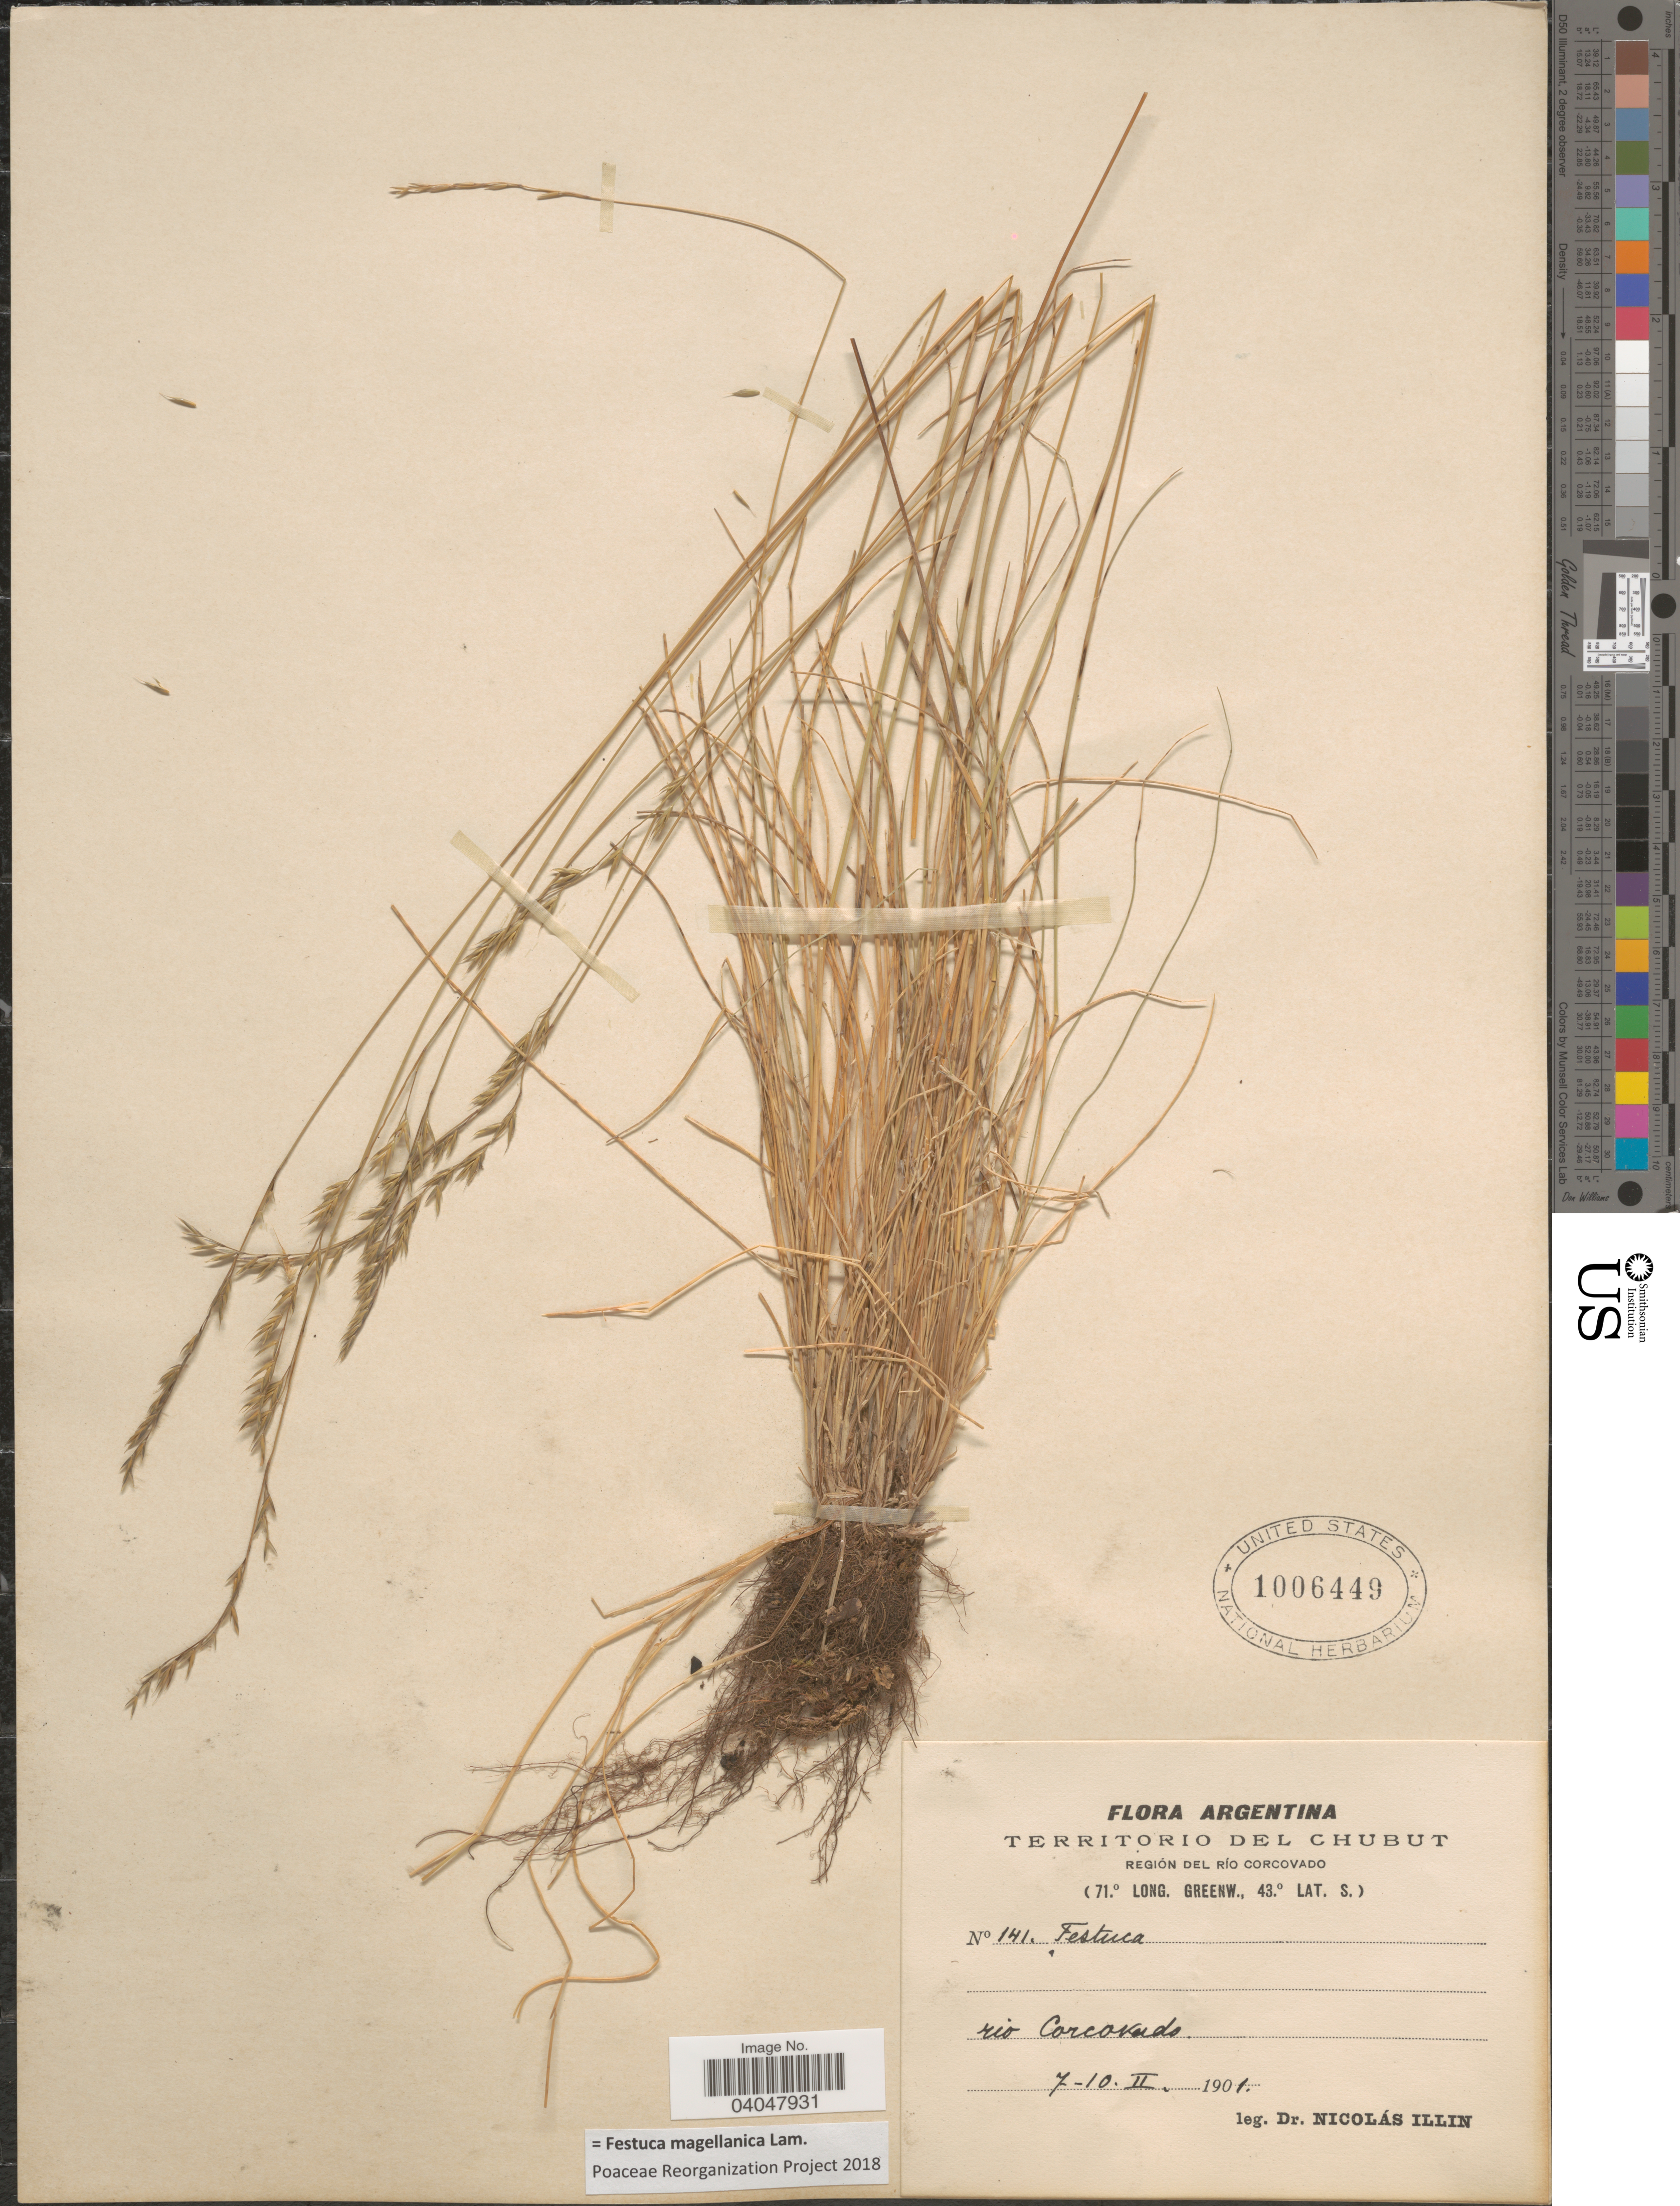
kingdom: Plantae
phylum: Tracheophyta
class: Liliopsida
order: Poales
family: Poaceae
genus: Festuca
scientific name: Festuca magellanica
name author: Lam.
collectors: N. Illin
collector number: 141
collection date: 1901-02-07/1901-02-10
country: Argentina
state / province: Chubut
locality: Territorio del Chubut. Región del Río Corcovado. Rio Corcovado.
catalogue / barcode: US 1006449